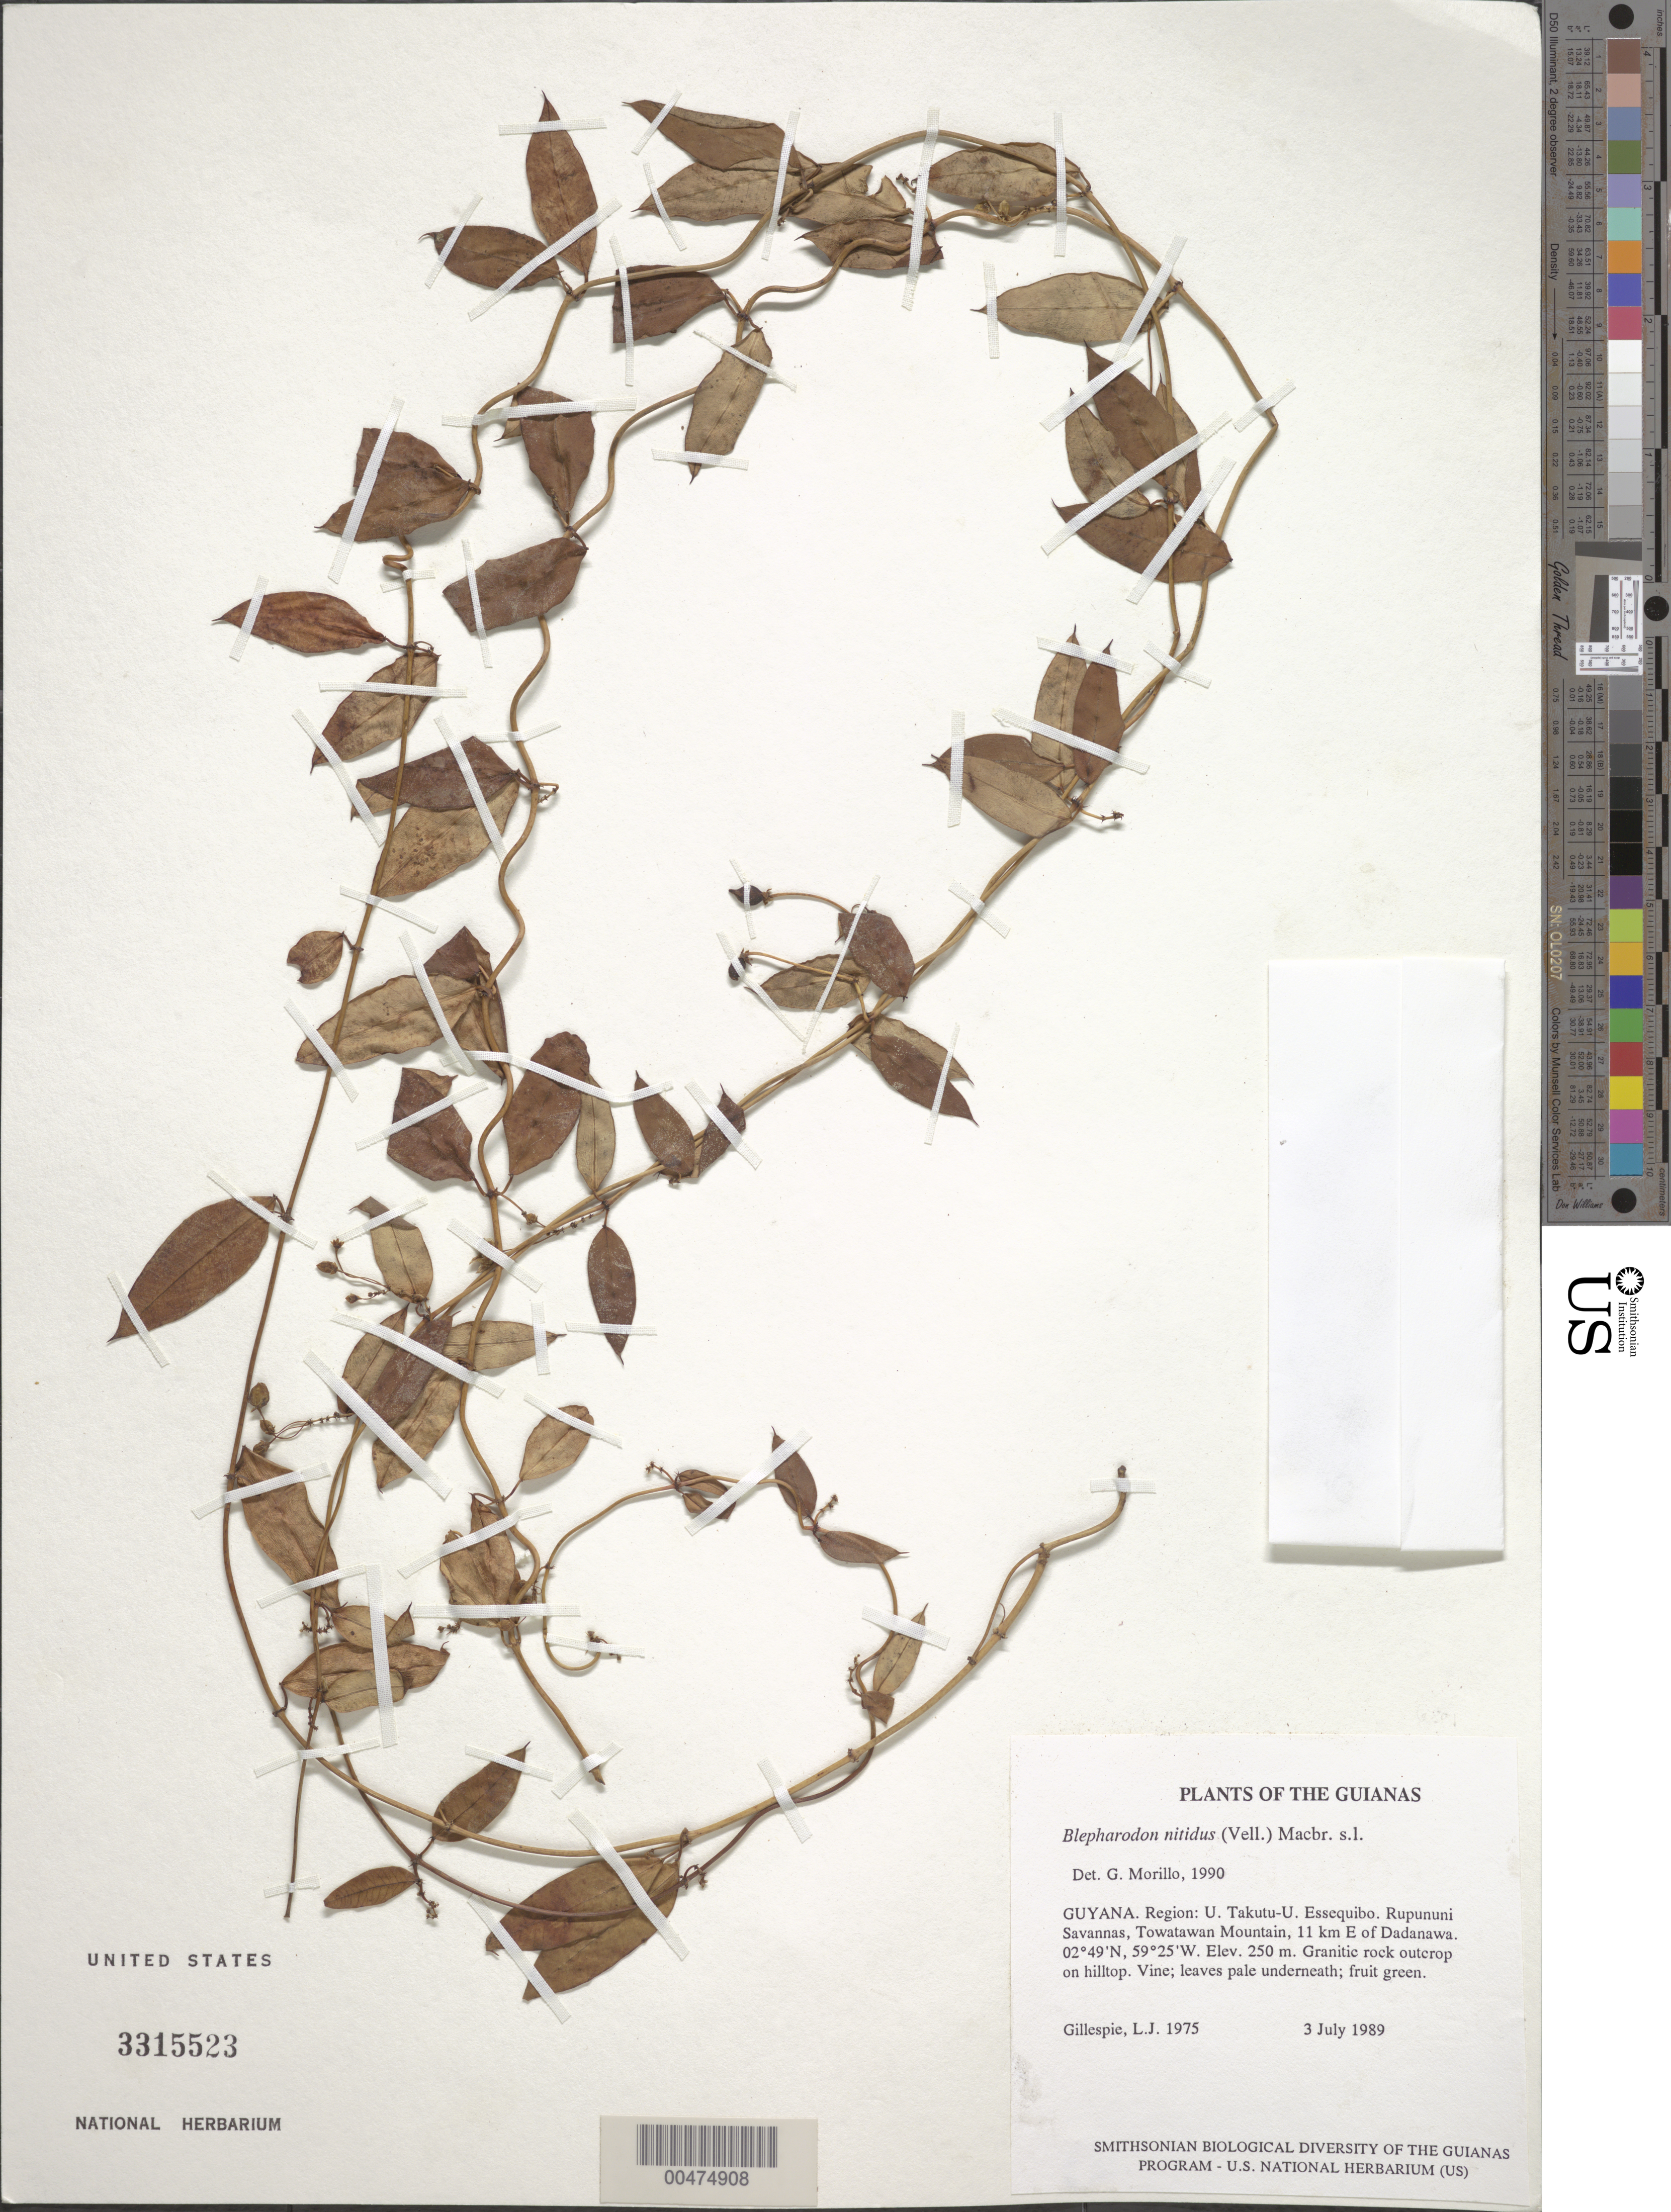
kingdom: Plantae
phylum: Tracheophyta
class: Magnoliopsida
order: Gentianales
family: Apocynaceae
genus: Blepharodon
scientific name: Blepharodon nitidus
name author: (Vell.) J.F. Macbr.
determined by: Morillo, G. N.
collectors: L. J. Gillespie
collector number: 1975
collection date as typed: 3 July 1989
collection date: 1989-07-03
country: Guyana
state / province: U. Takutu-U. Essequibo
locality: Rupununi Savanna, Towatawan Mt, 11 km E of Dadanawa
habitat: Granitic rock outcrop on hilltop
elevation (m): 250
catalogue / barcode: US 3315523